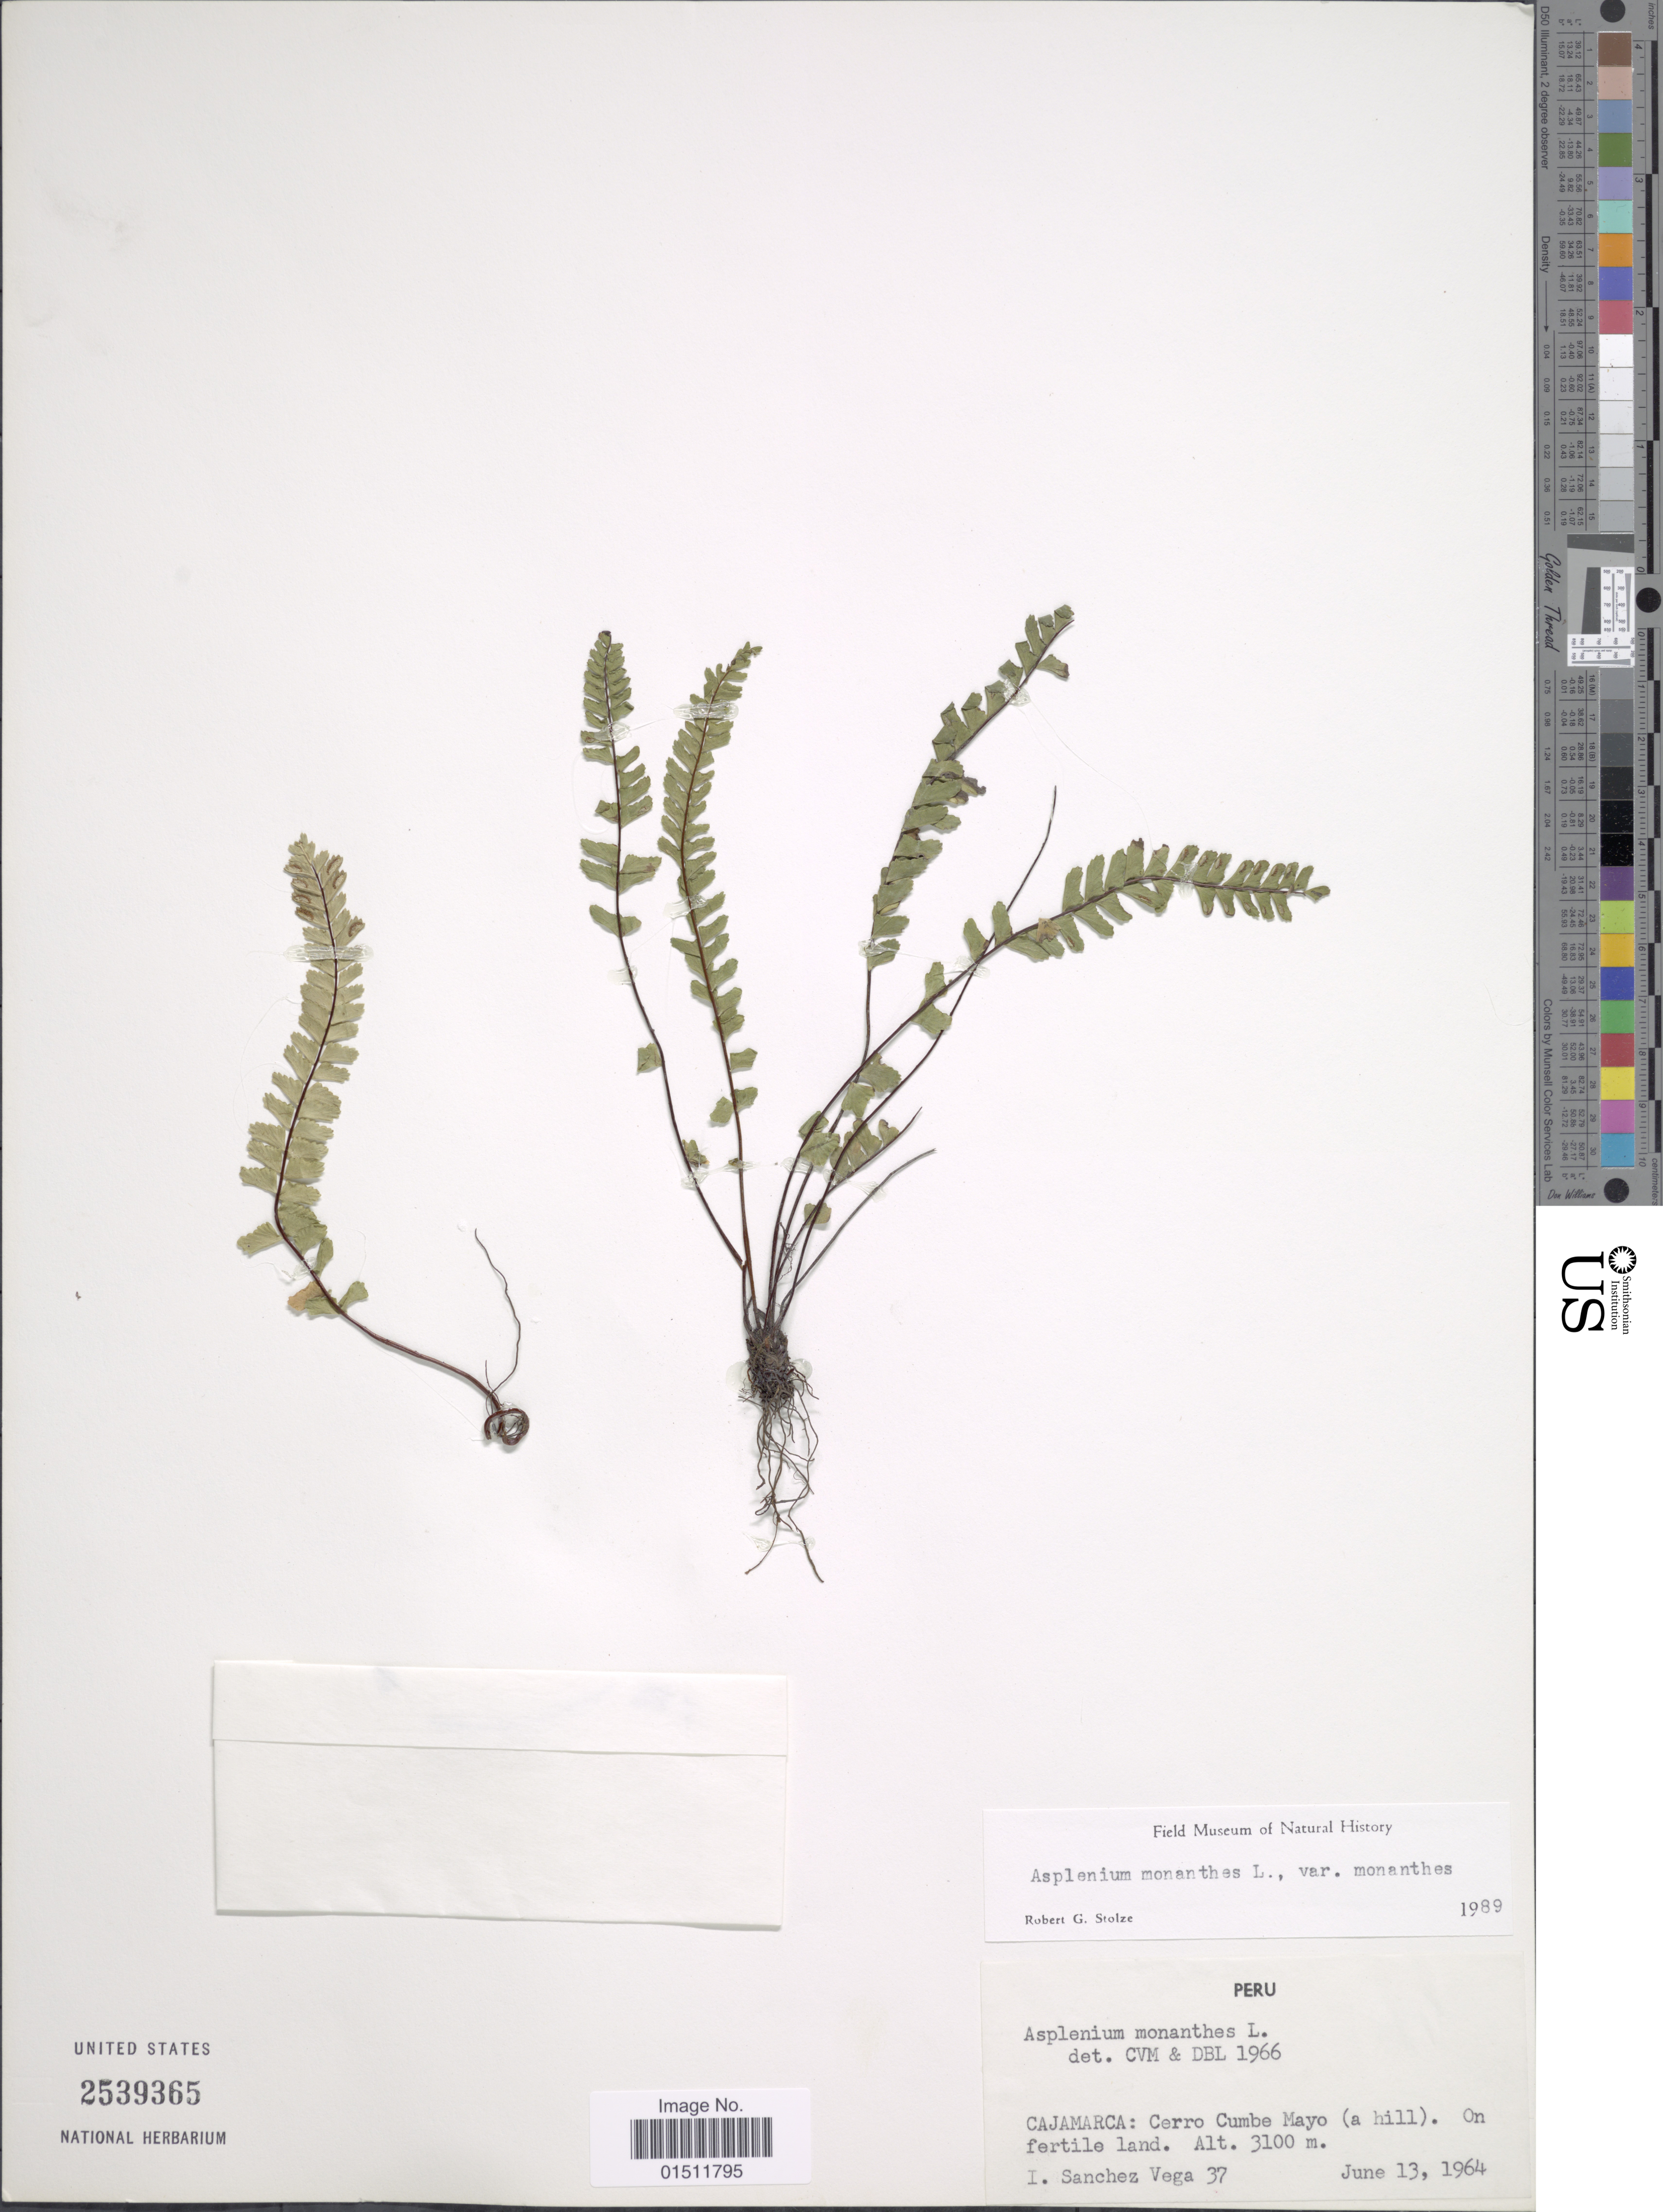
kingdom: Plantae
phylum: Tracheophyta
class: Polypodiopsida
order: Polypodiales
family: Aspleniaceae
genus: Asplenium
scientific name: Asplenium monanthes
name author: L.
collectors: I. Sánchez Vega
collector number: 37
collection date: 1964-06-13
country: Peru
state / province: Cajamarca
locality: Cajamarca: Cerro Cumbe Mayo ( a hill)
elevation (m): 3100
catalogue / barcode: US 2539365